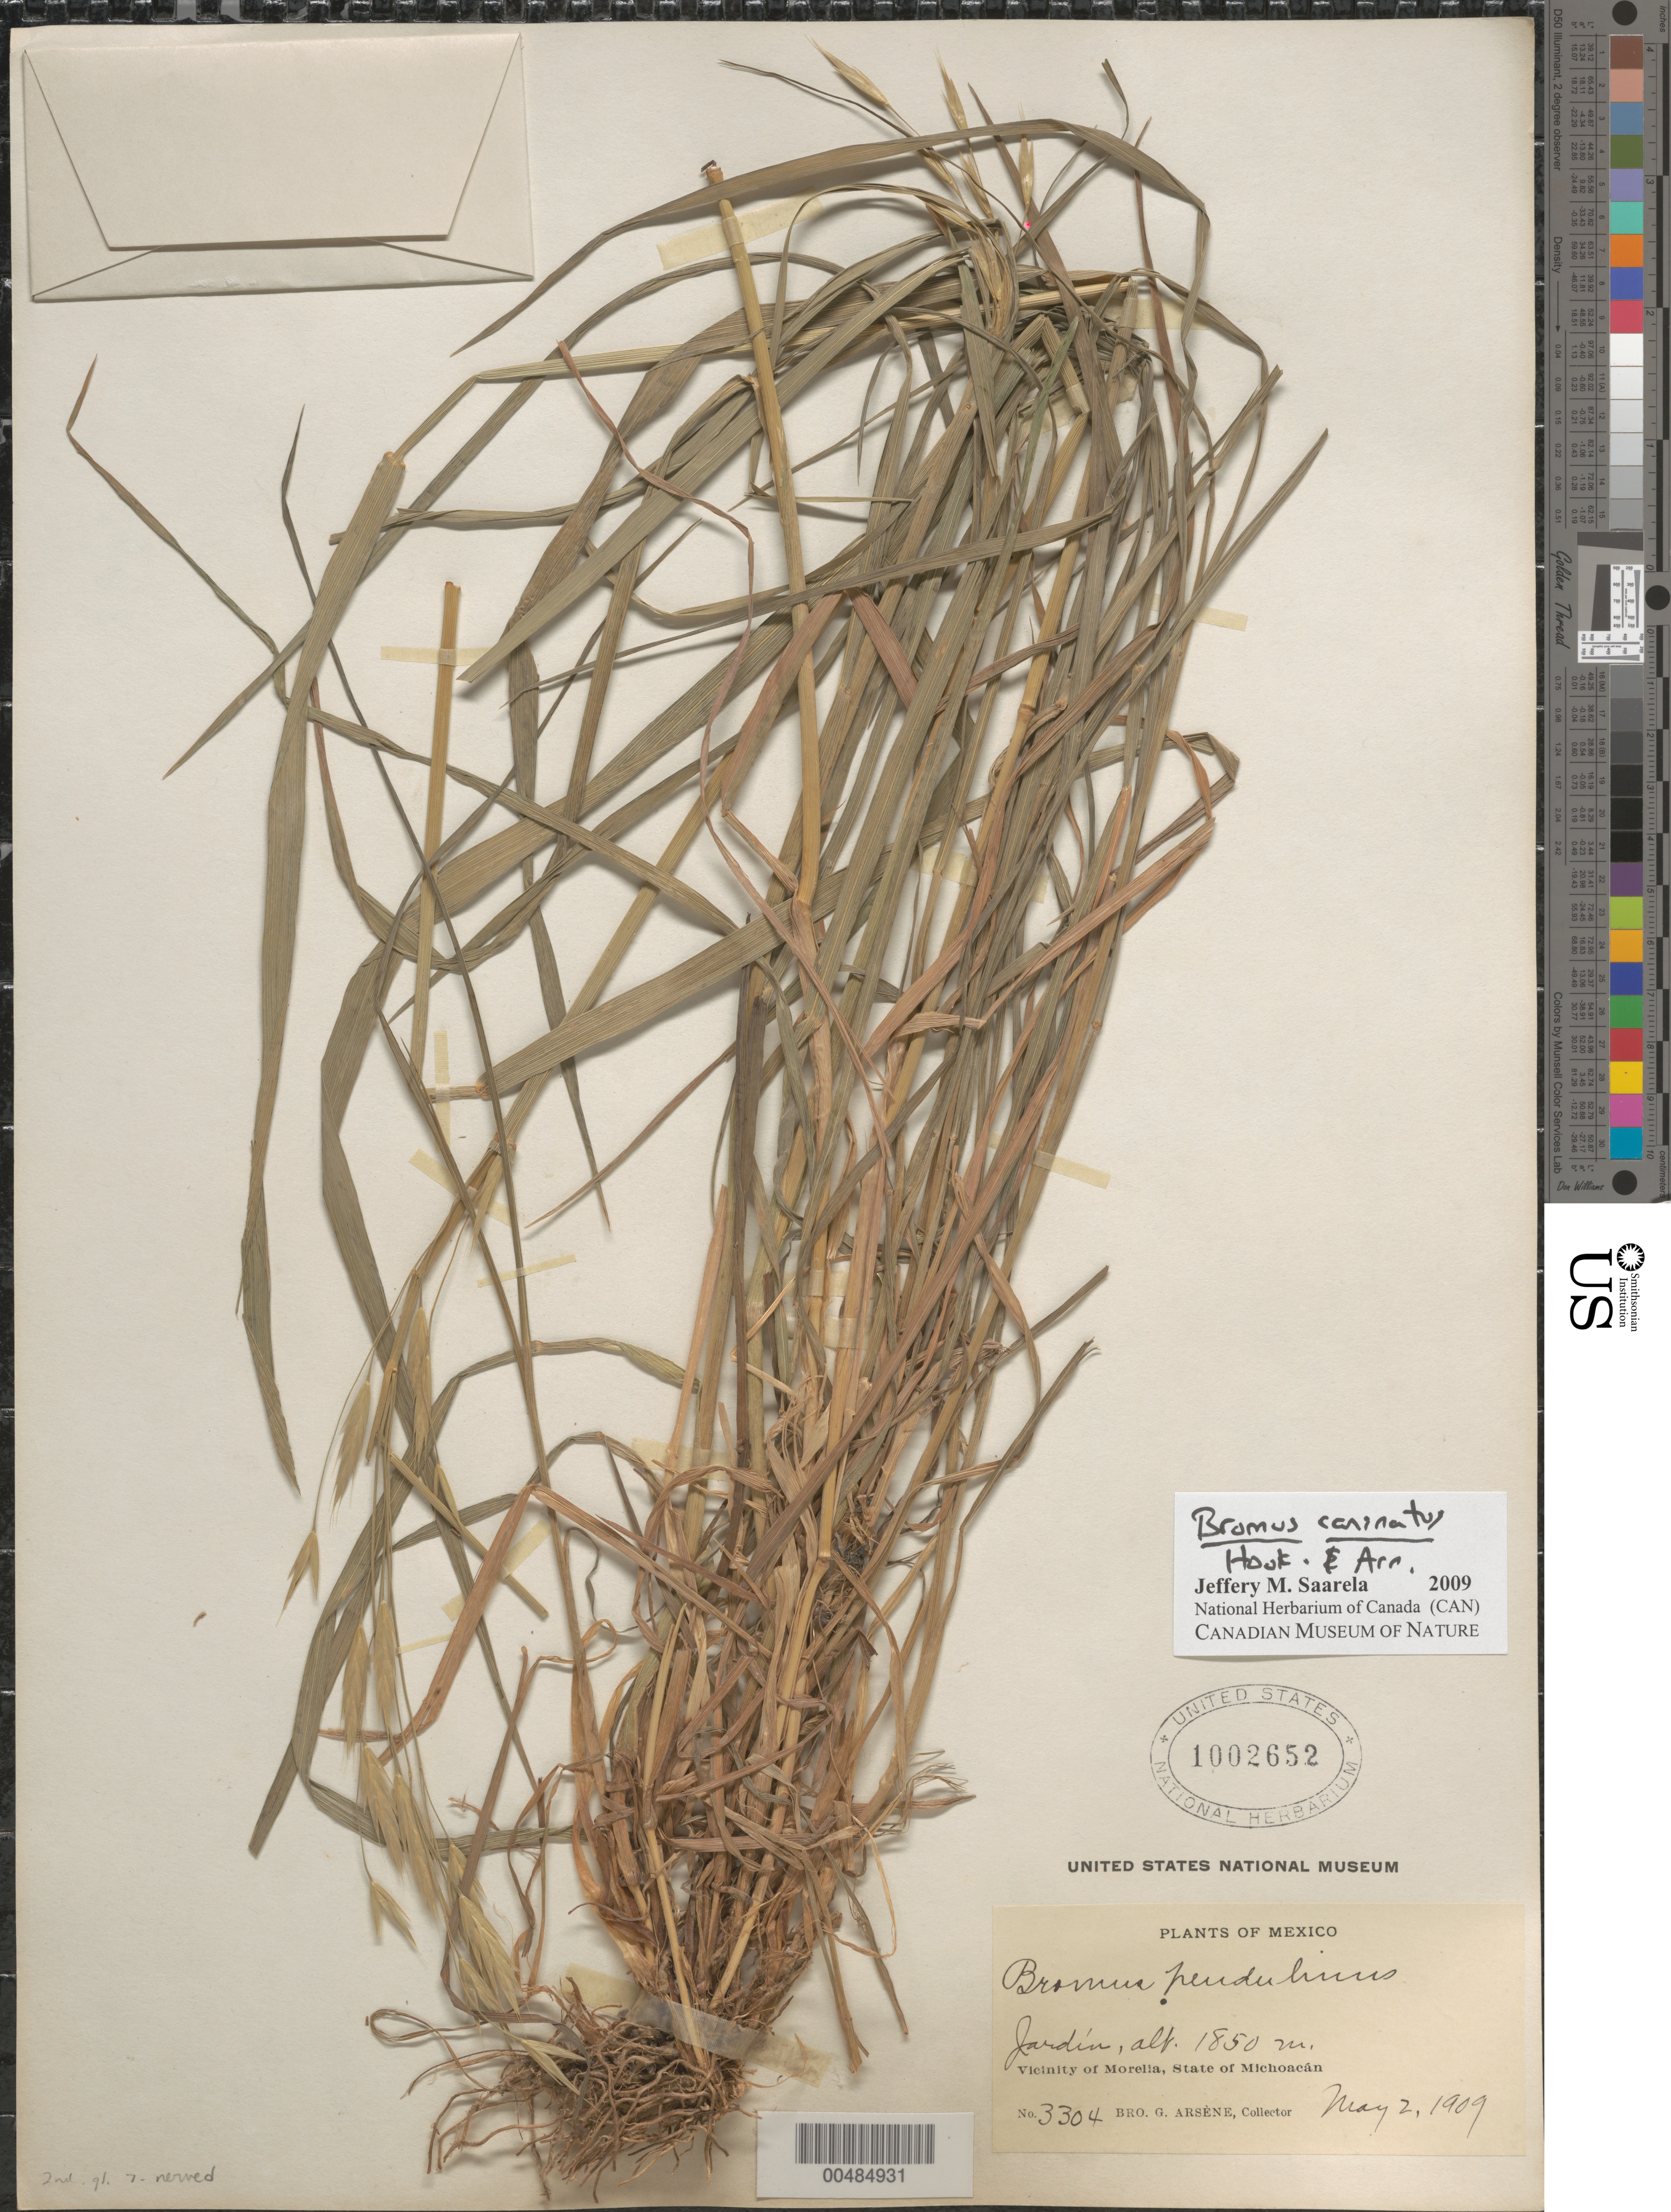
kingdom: Plantae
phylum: Tracheophyta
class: Liliopsida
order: Poales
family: Poaceae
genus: Bromus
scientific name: Bromus carinatus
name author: Hook. & Arn.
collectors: Bro. G. Arsène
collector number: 3304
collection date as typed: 2 May 1909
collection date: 1909-05-02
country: Mexico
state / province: Michoacán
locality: Vicinity of Morelia, Jard¡n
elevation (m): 1850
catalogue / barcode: US 1002652